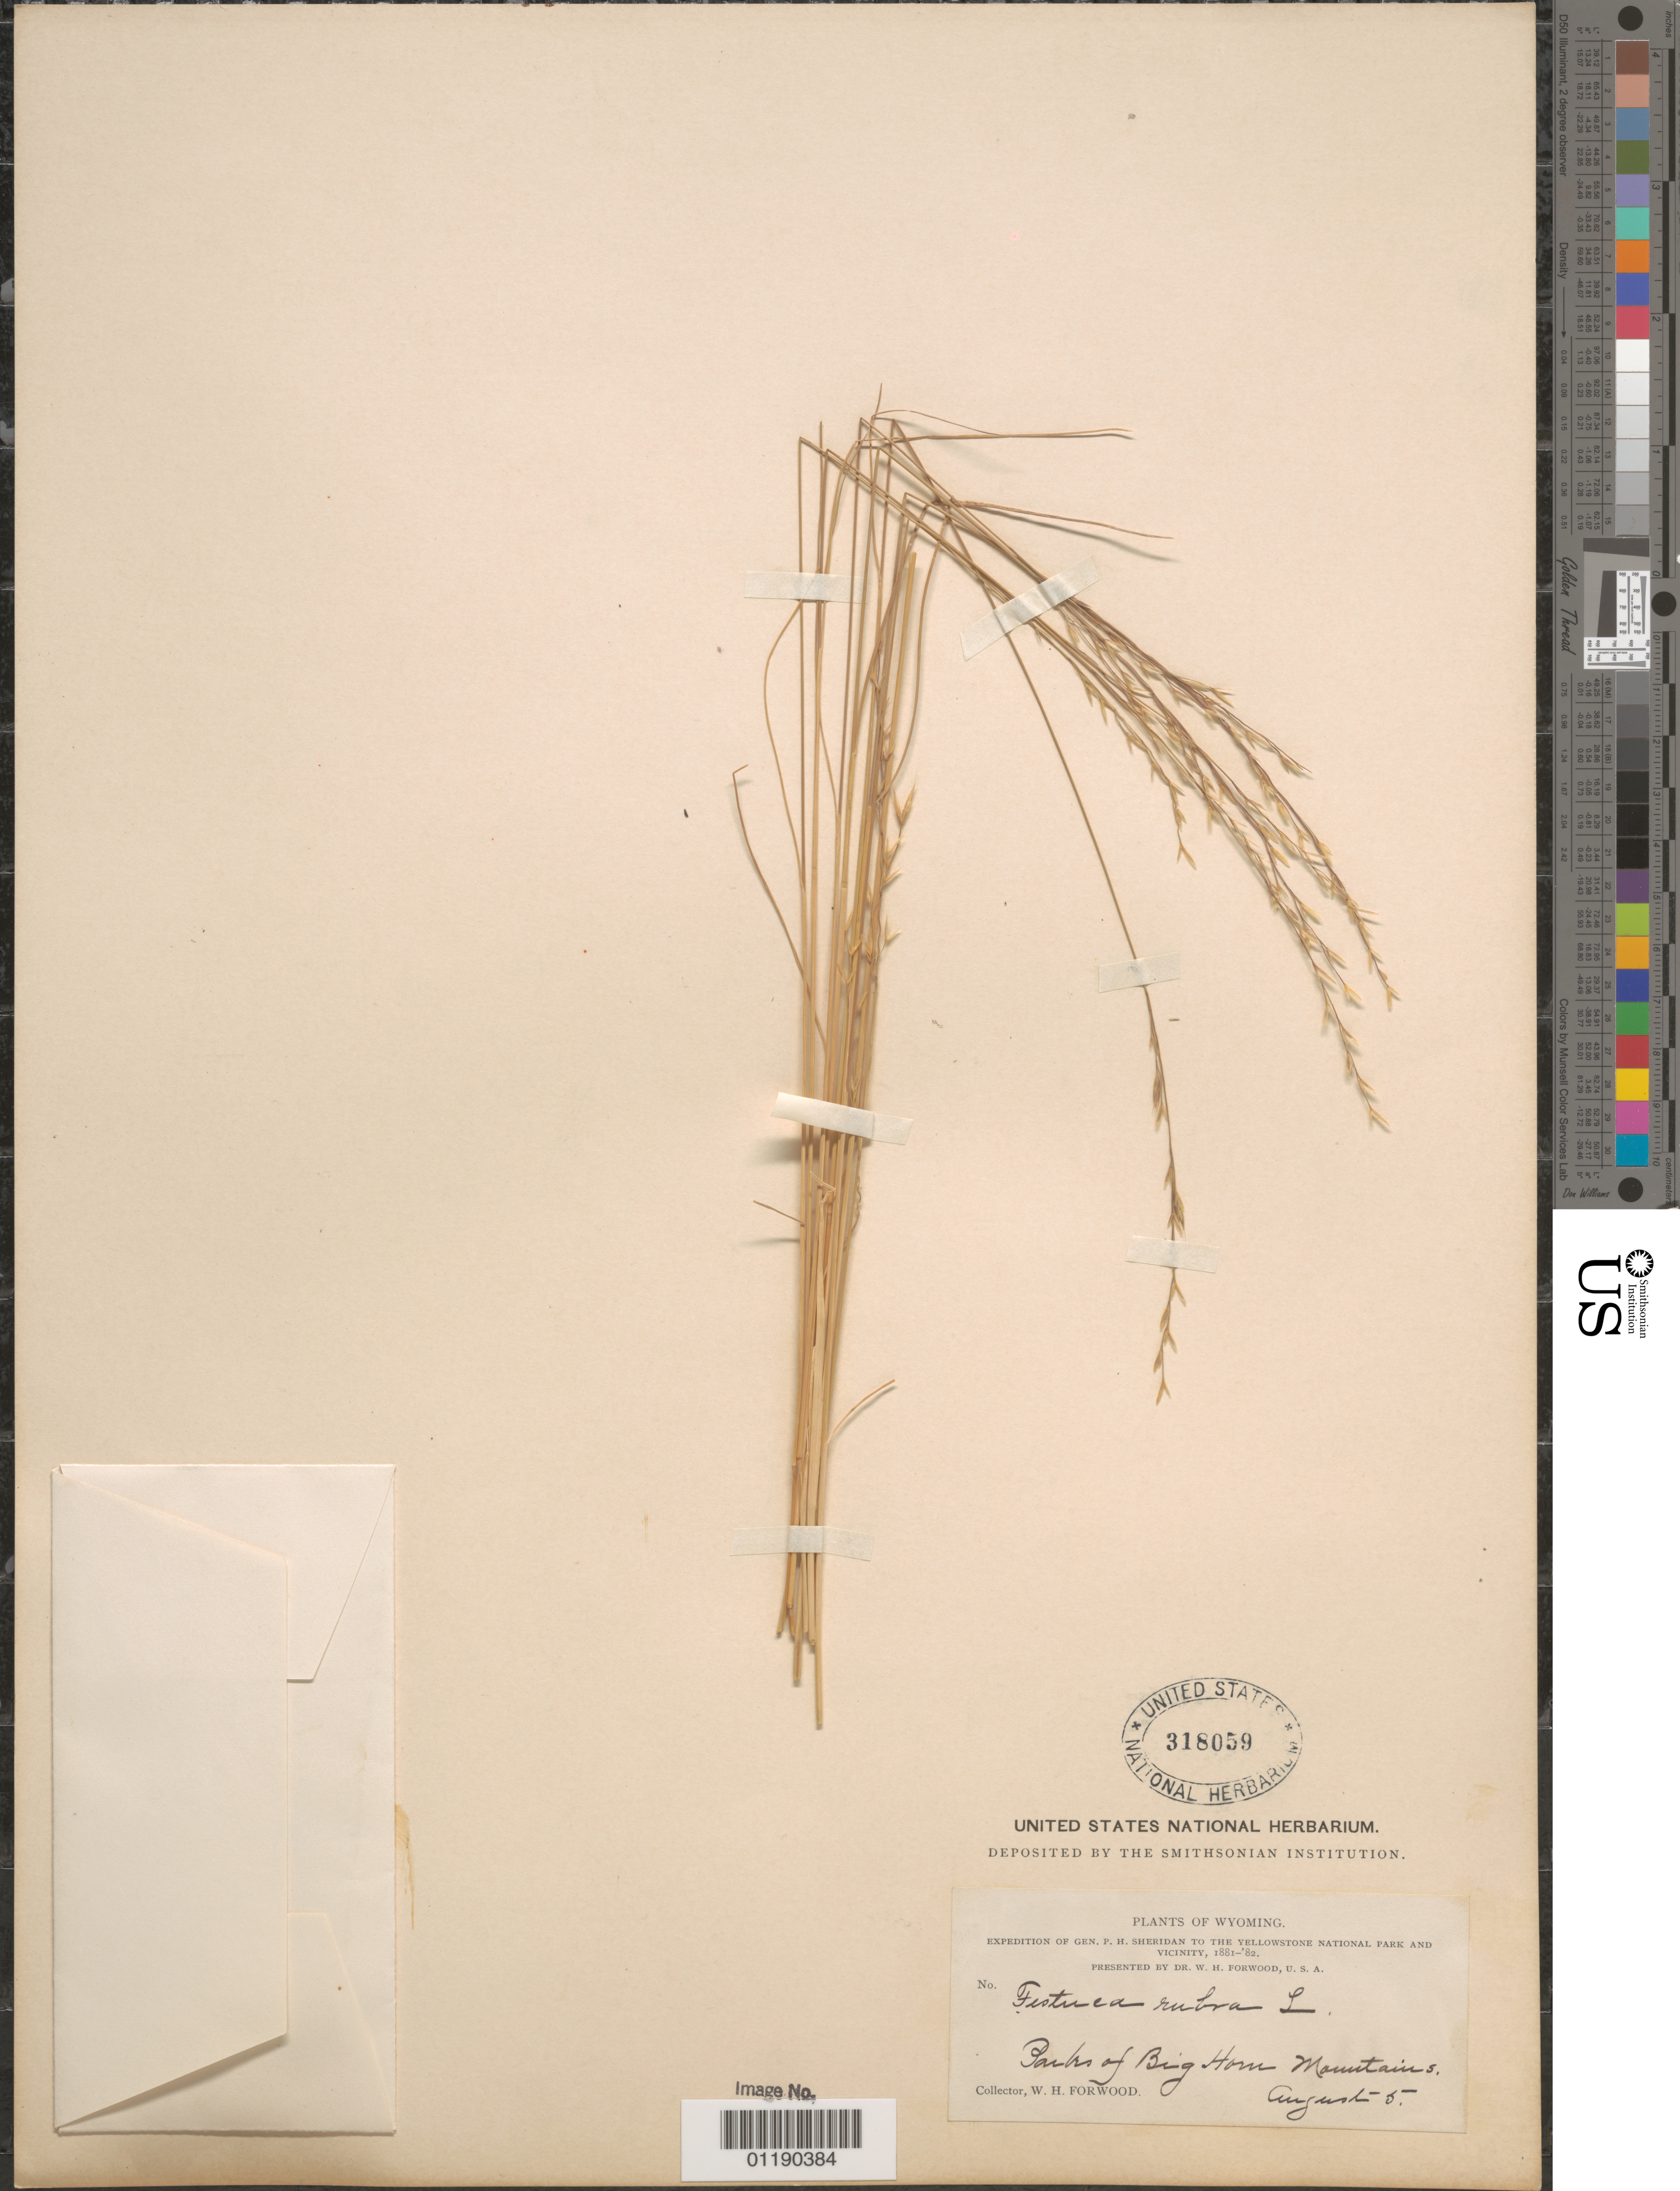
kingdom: Plantae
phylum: Tracheophyta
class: Liliopsida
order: Poales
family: Poaceae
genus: Festuca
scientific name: Festuca rubra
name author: L.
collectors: W. Forwood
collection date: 1881-08-05 or 1882-08-05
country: United States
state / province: Wyoming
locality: Parks of Big Horn Mountains.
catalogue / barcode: US 318059